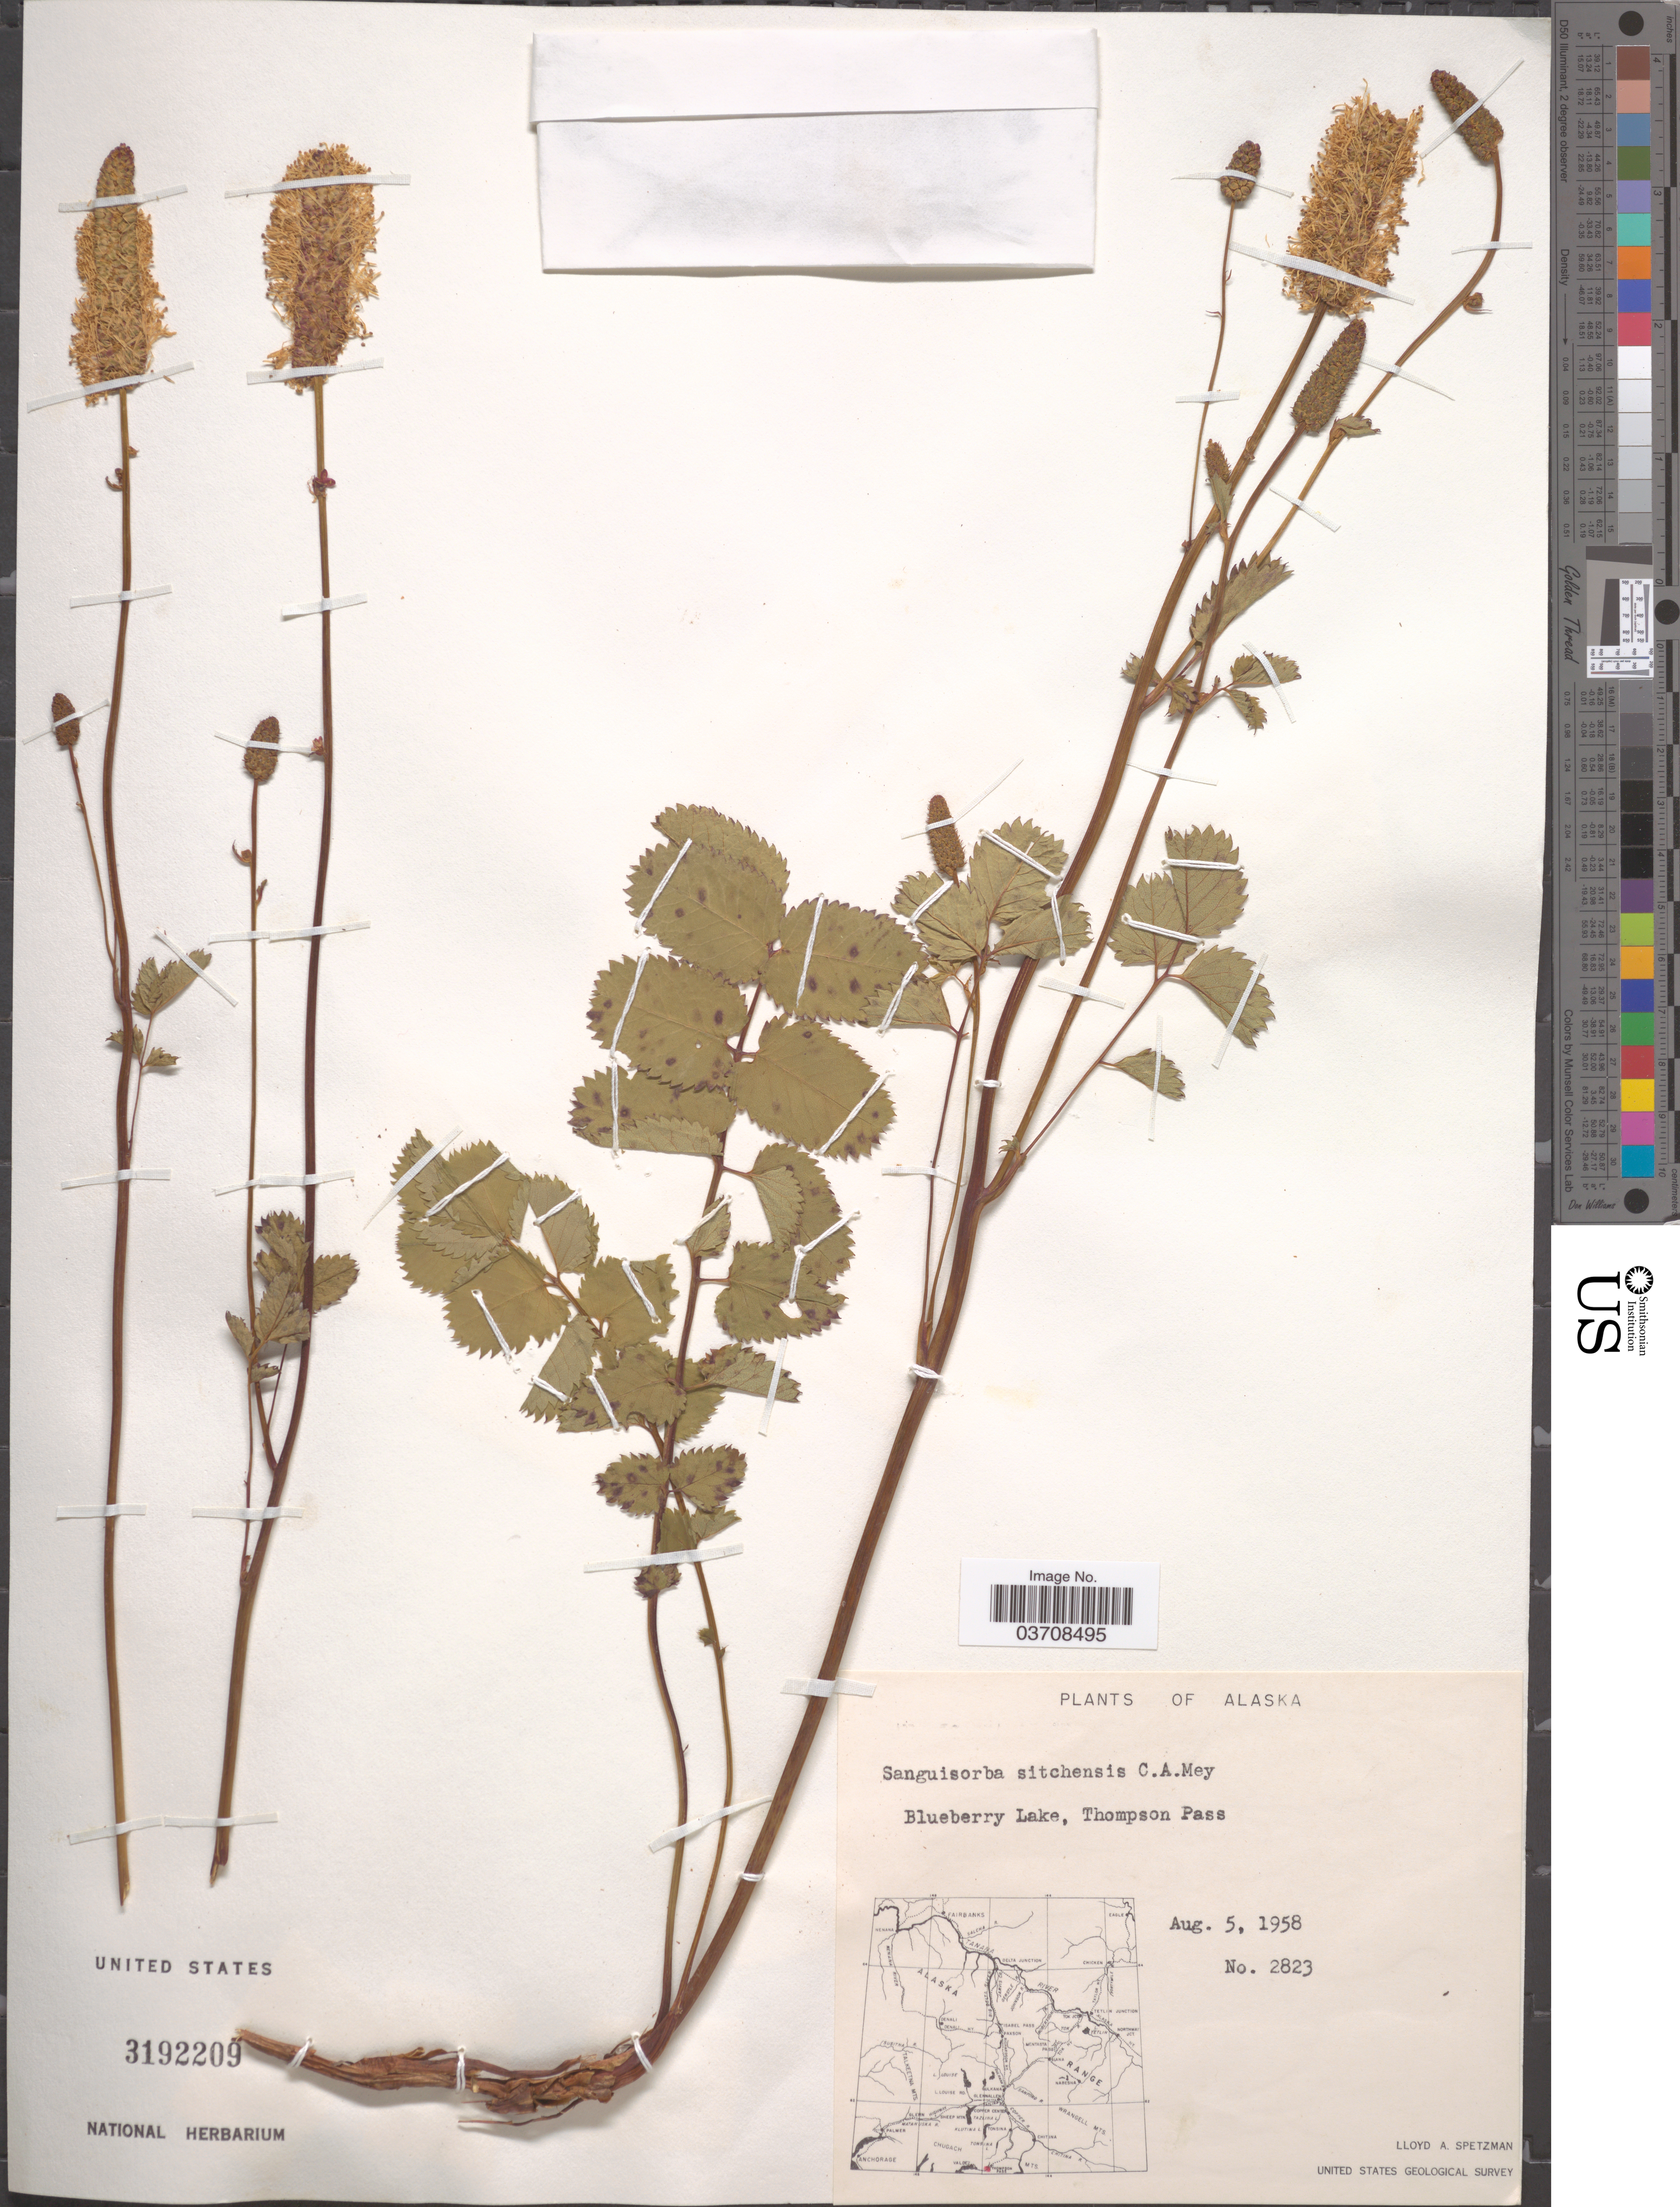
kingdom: Plantae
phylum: Tracheophyta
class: Magnoliopsida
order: Rosales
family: Rosaceae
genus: Sanguisorba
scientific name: Sanguisorba stipulata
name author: Raf.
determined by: Strong, Mark T., (BOT), Smithsonian Institution - National Museum of Natural History (UNITED STATES)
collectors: L. Spetzman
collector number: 2823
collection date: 1958-08-05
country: United States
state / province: Alaska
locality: Blueberry Lake, Thompson Pass.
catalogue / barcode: US 3192209